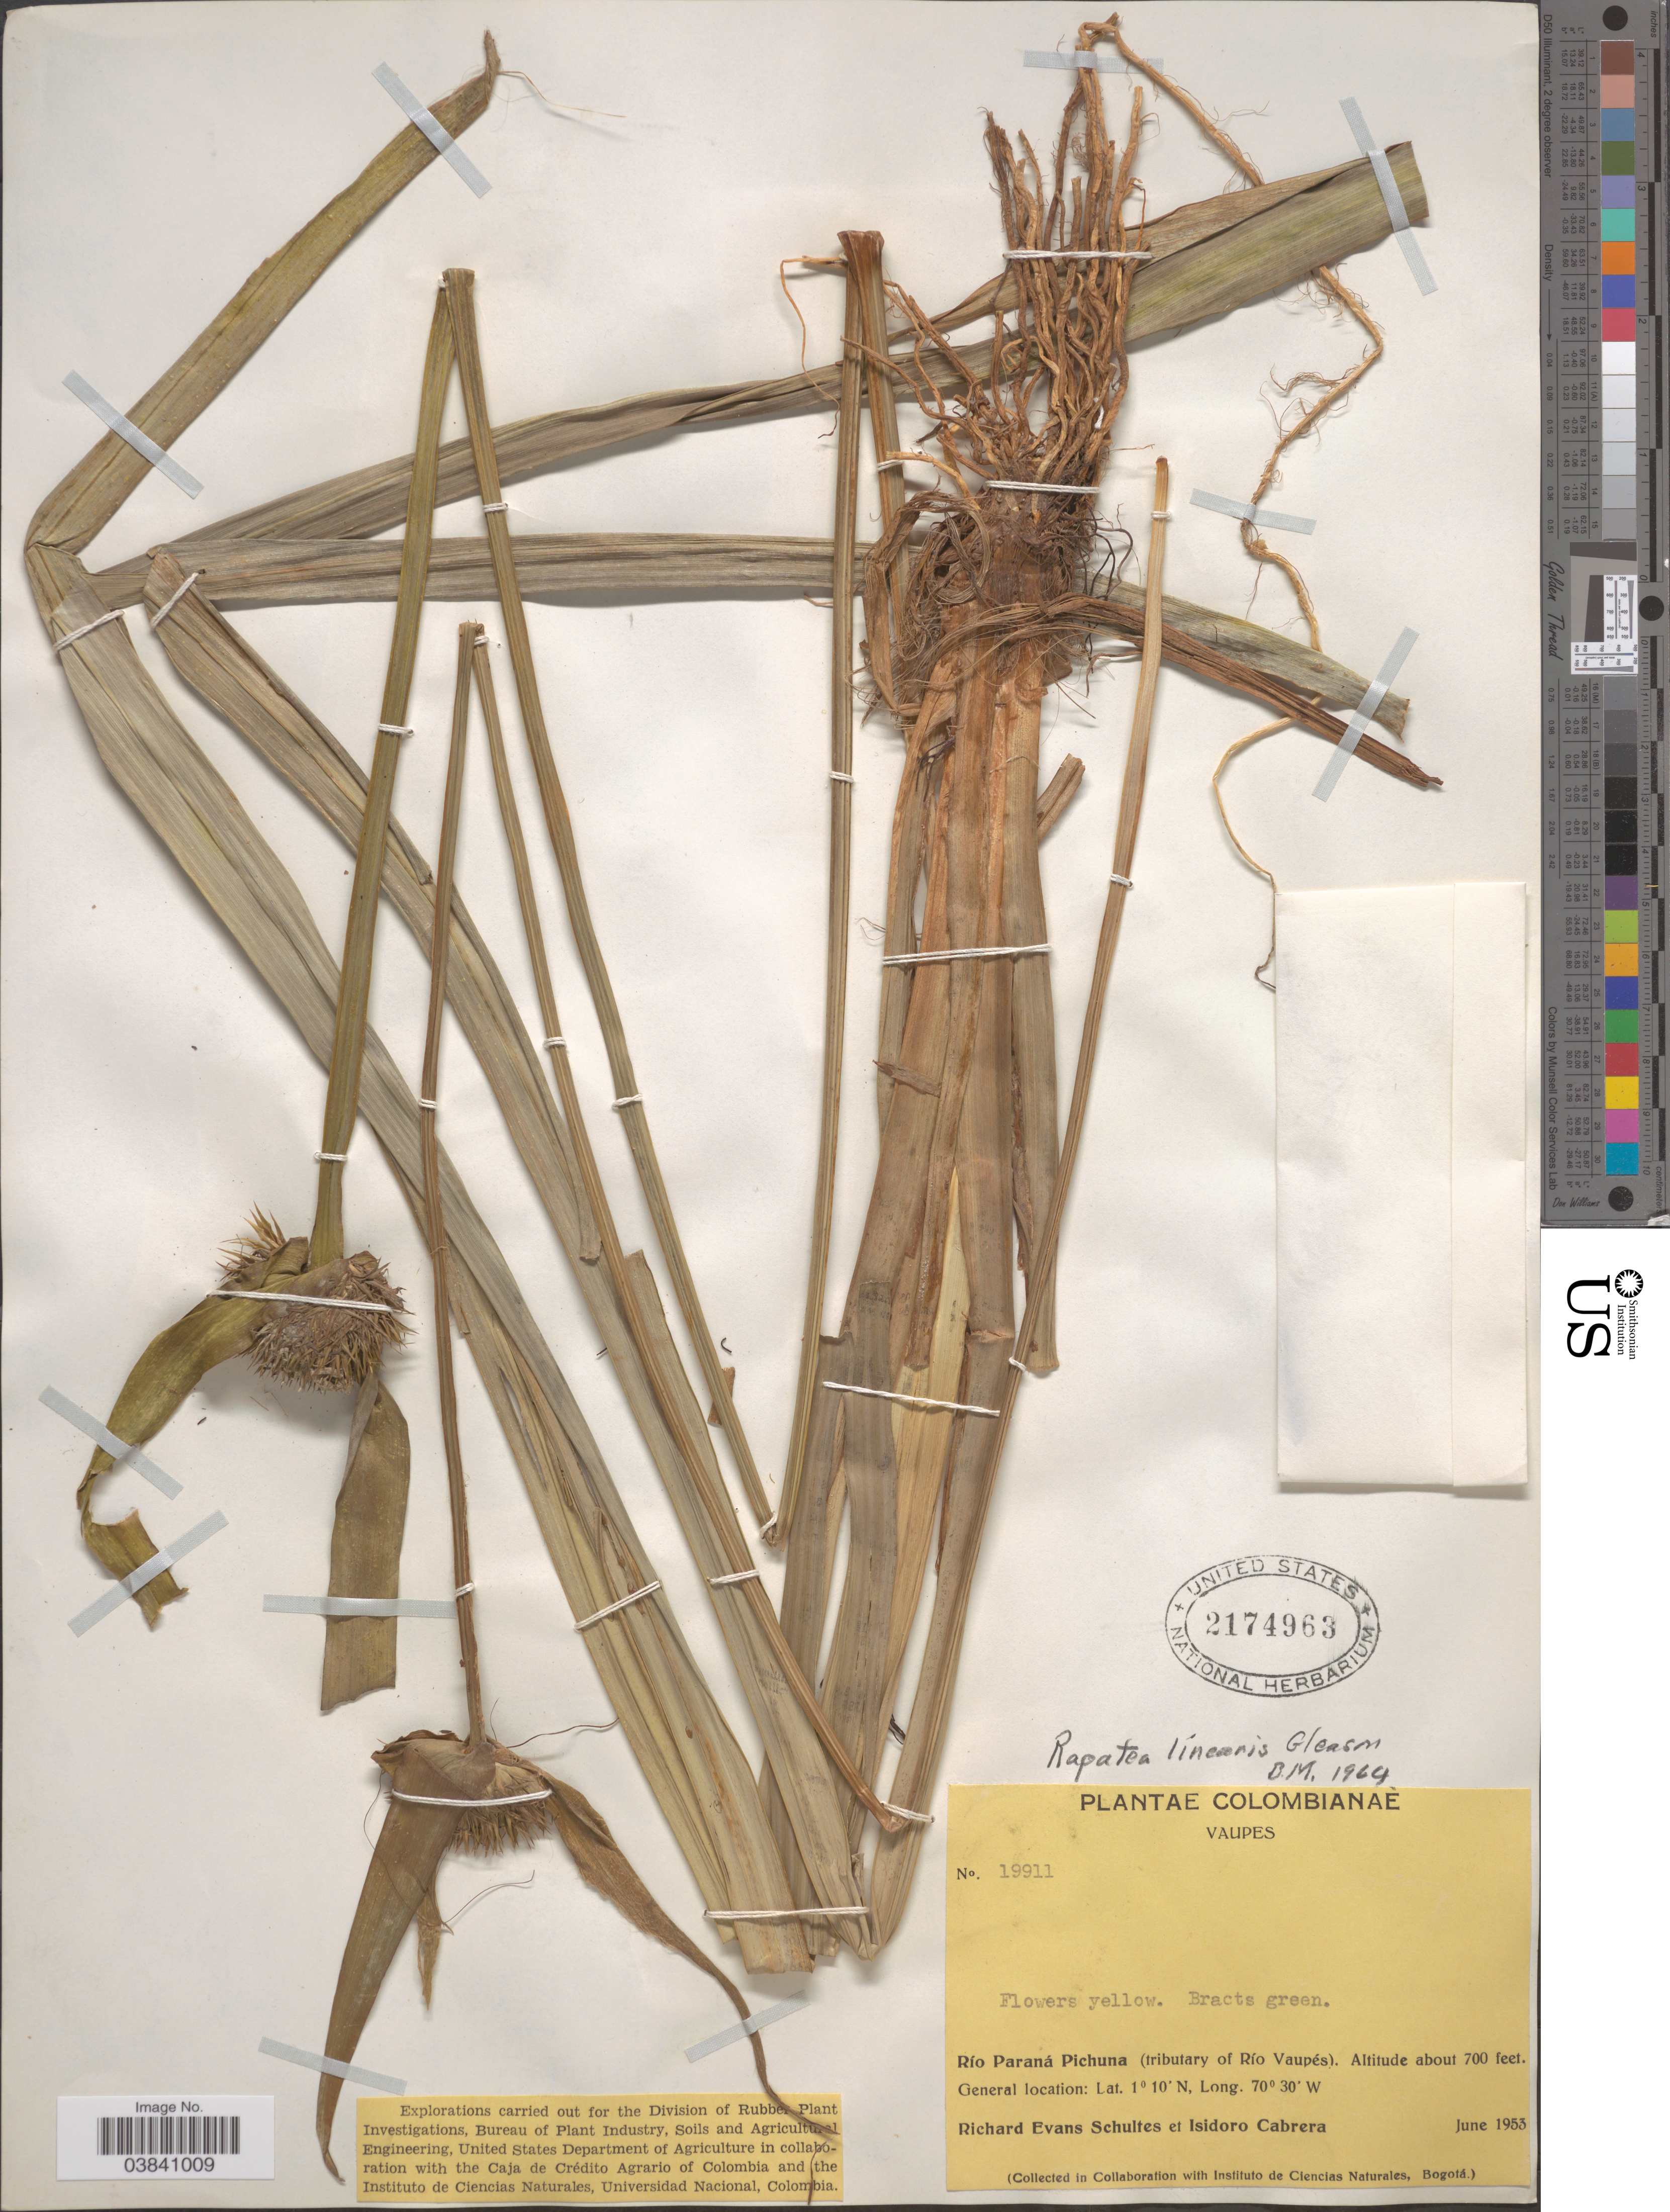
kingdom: Plantae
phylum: Tracheophyta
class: Liliopsida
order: Poales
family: Rapateaceae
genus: Stegolepis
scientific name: Stegolepis linearis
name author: Gleason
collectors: R. E. Schultes & I. Cabrera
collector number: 19911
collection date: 1953-06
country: Colombia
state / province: Vaupés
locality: Río Paraná Pichuna (tributary of Río Vaupés).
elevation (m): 213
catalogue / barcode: US 2174963